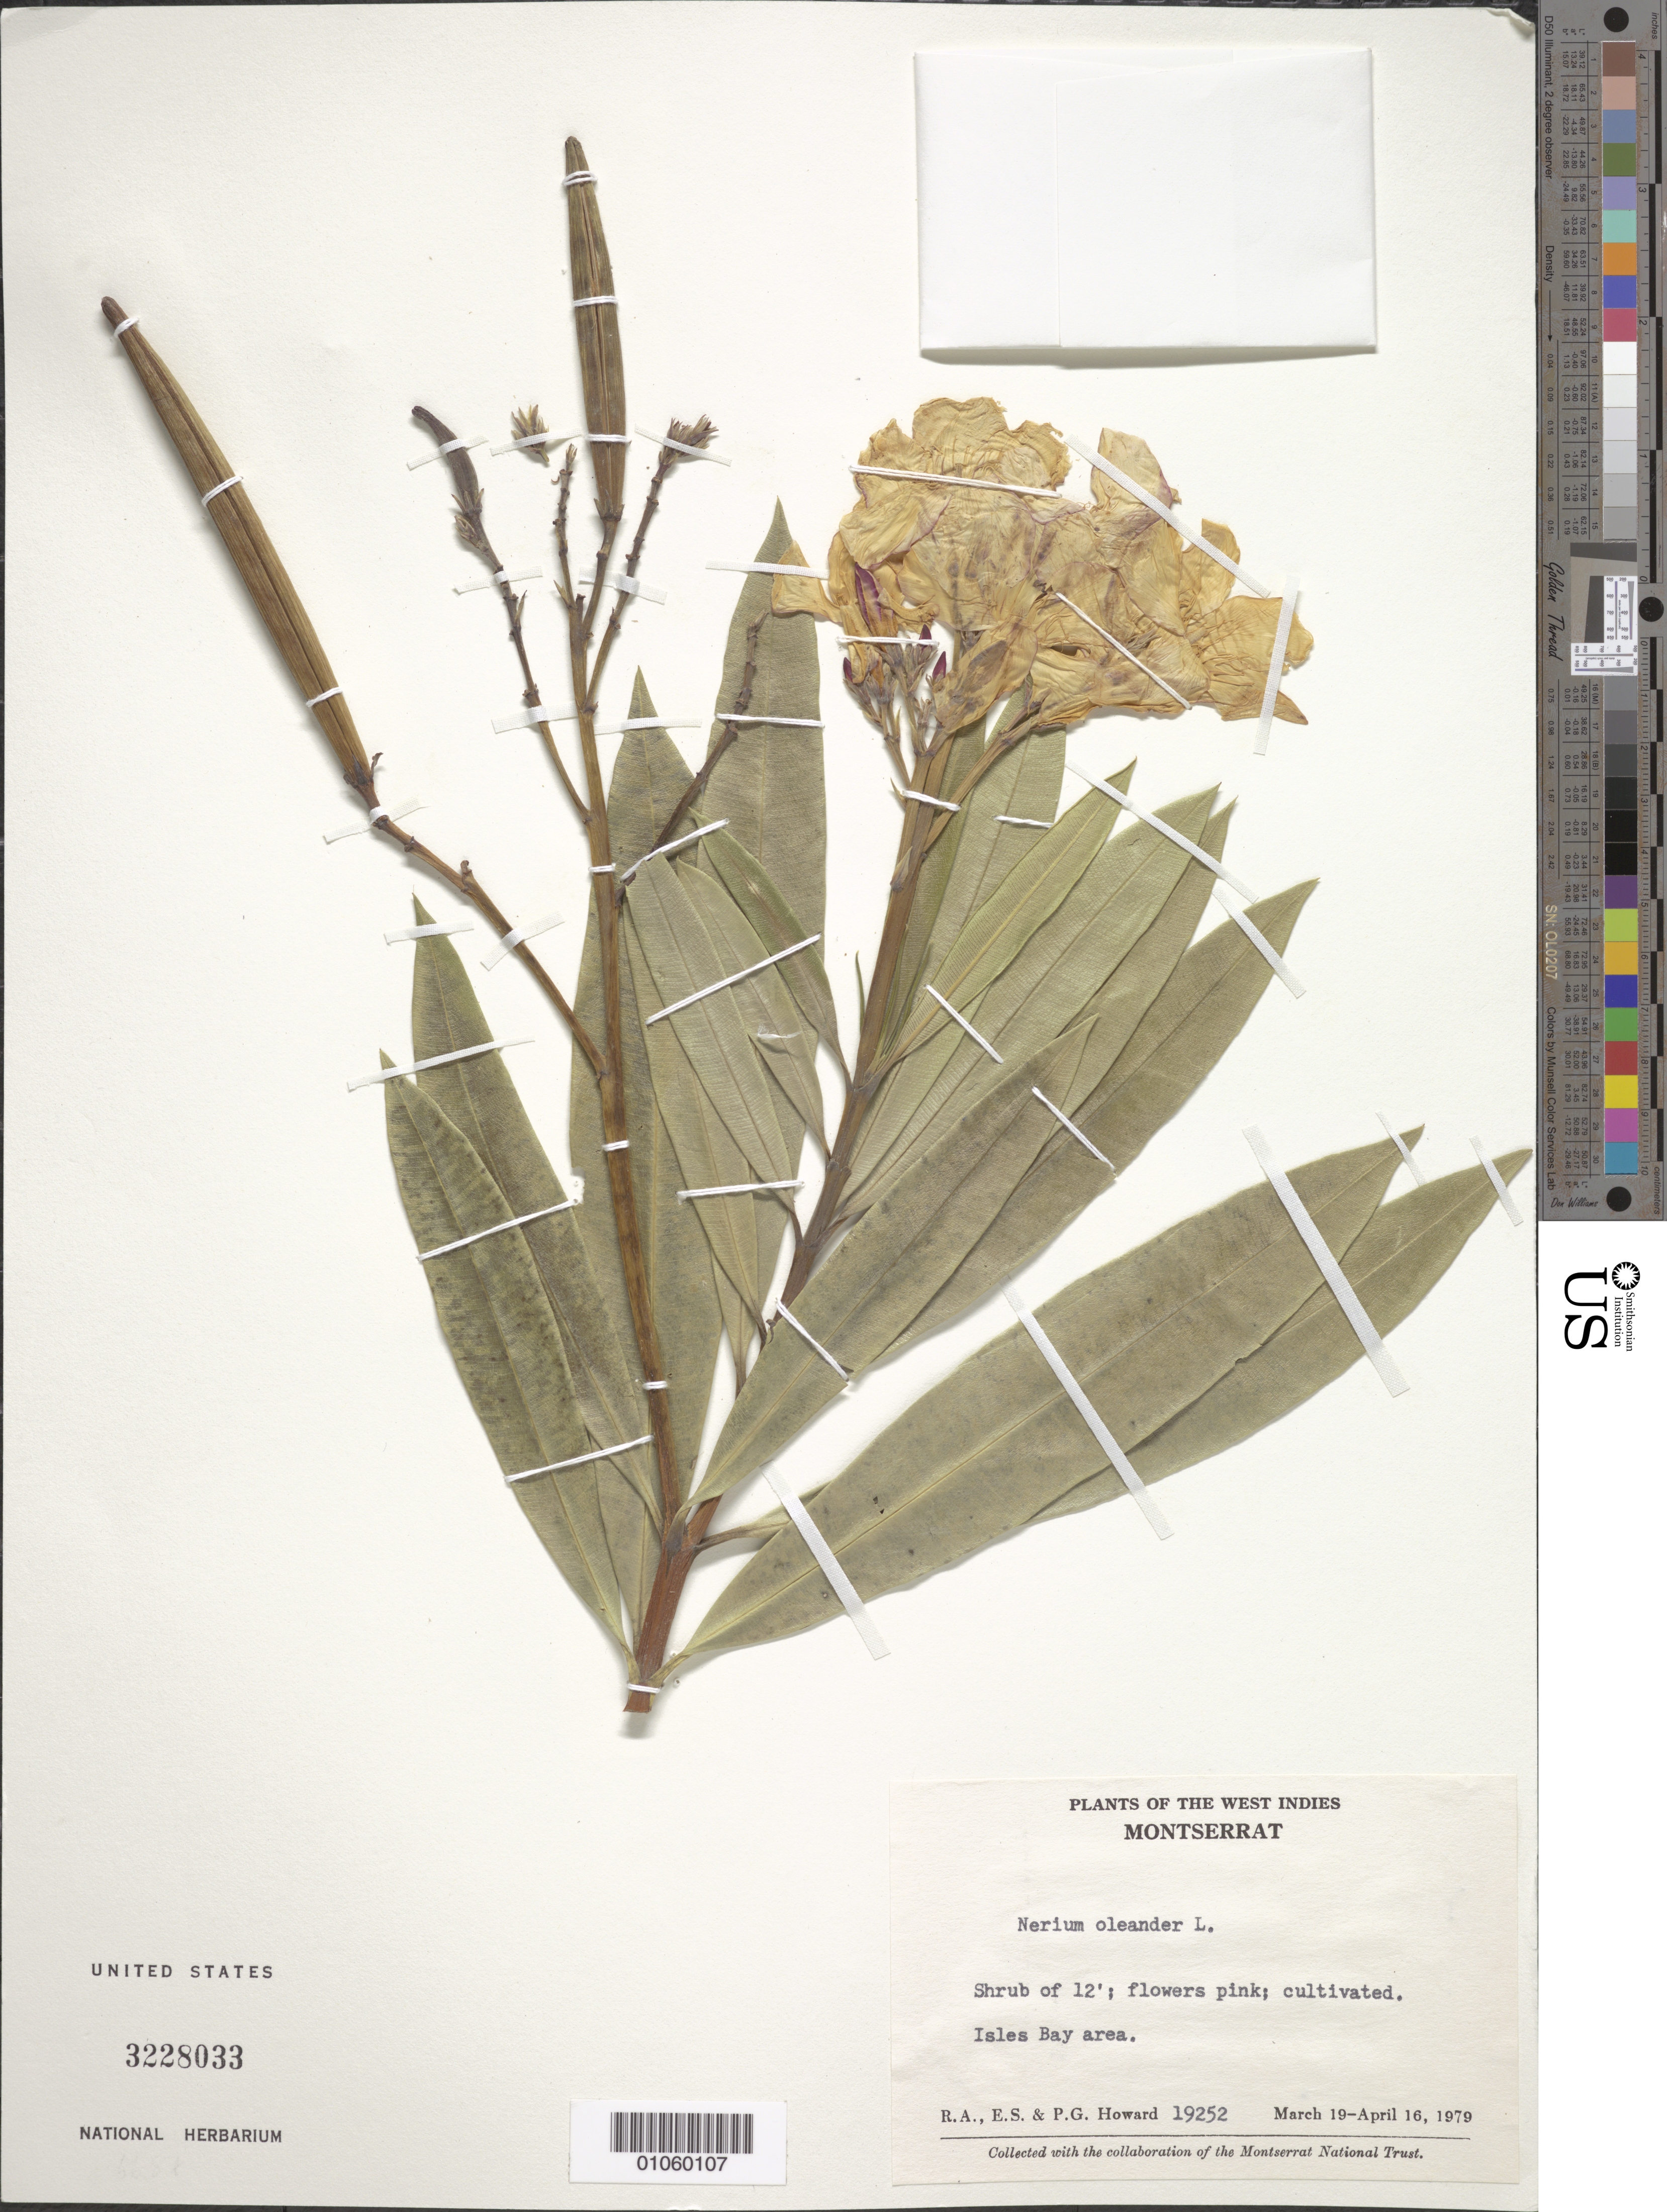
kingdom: Plantae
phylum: Tracheophyta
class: Magnoliopsida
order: Gentianales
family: Apocynaceae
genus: Nerium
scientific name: Nerium oleander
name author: L.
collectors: R. A. Howard, E. S. Howard & P. Howard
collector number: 19252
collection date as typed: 19 Mar 1979 to 16 Apr 1979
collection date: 1979-03-19/1979-04-16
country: Montserrat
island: Montserrat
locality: Isles Bay area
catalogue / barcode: US 3228033